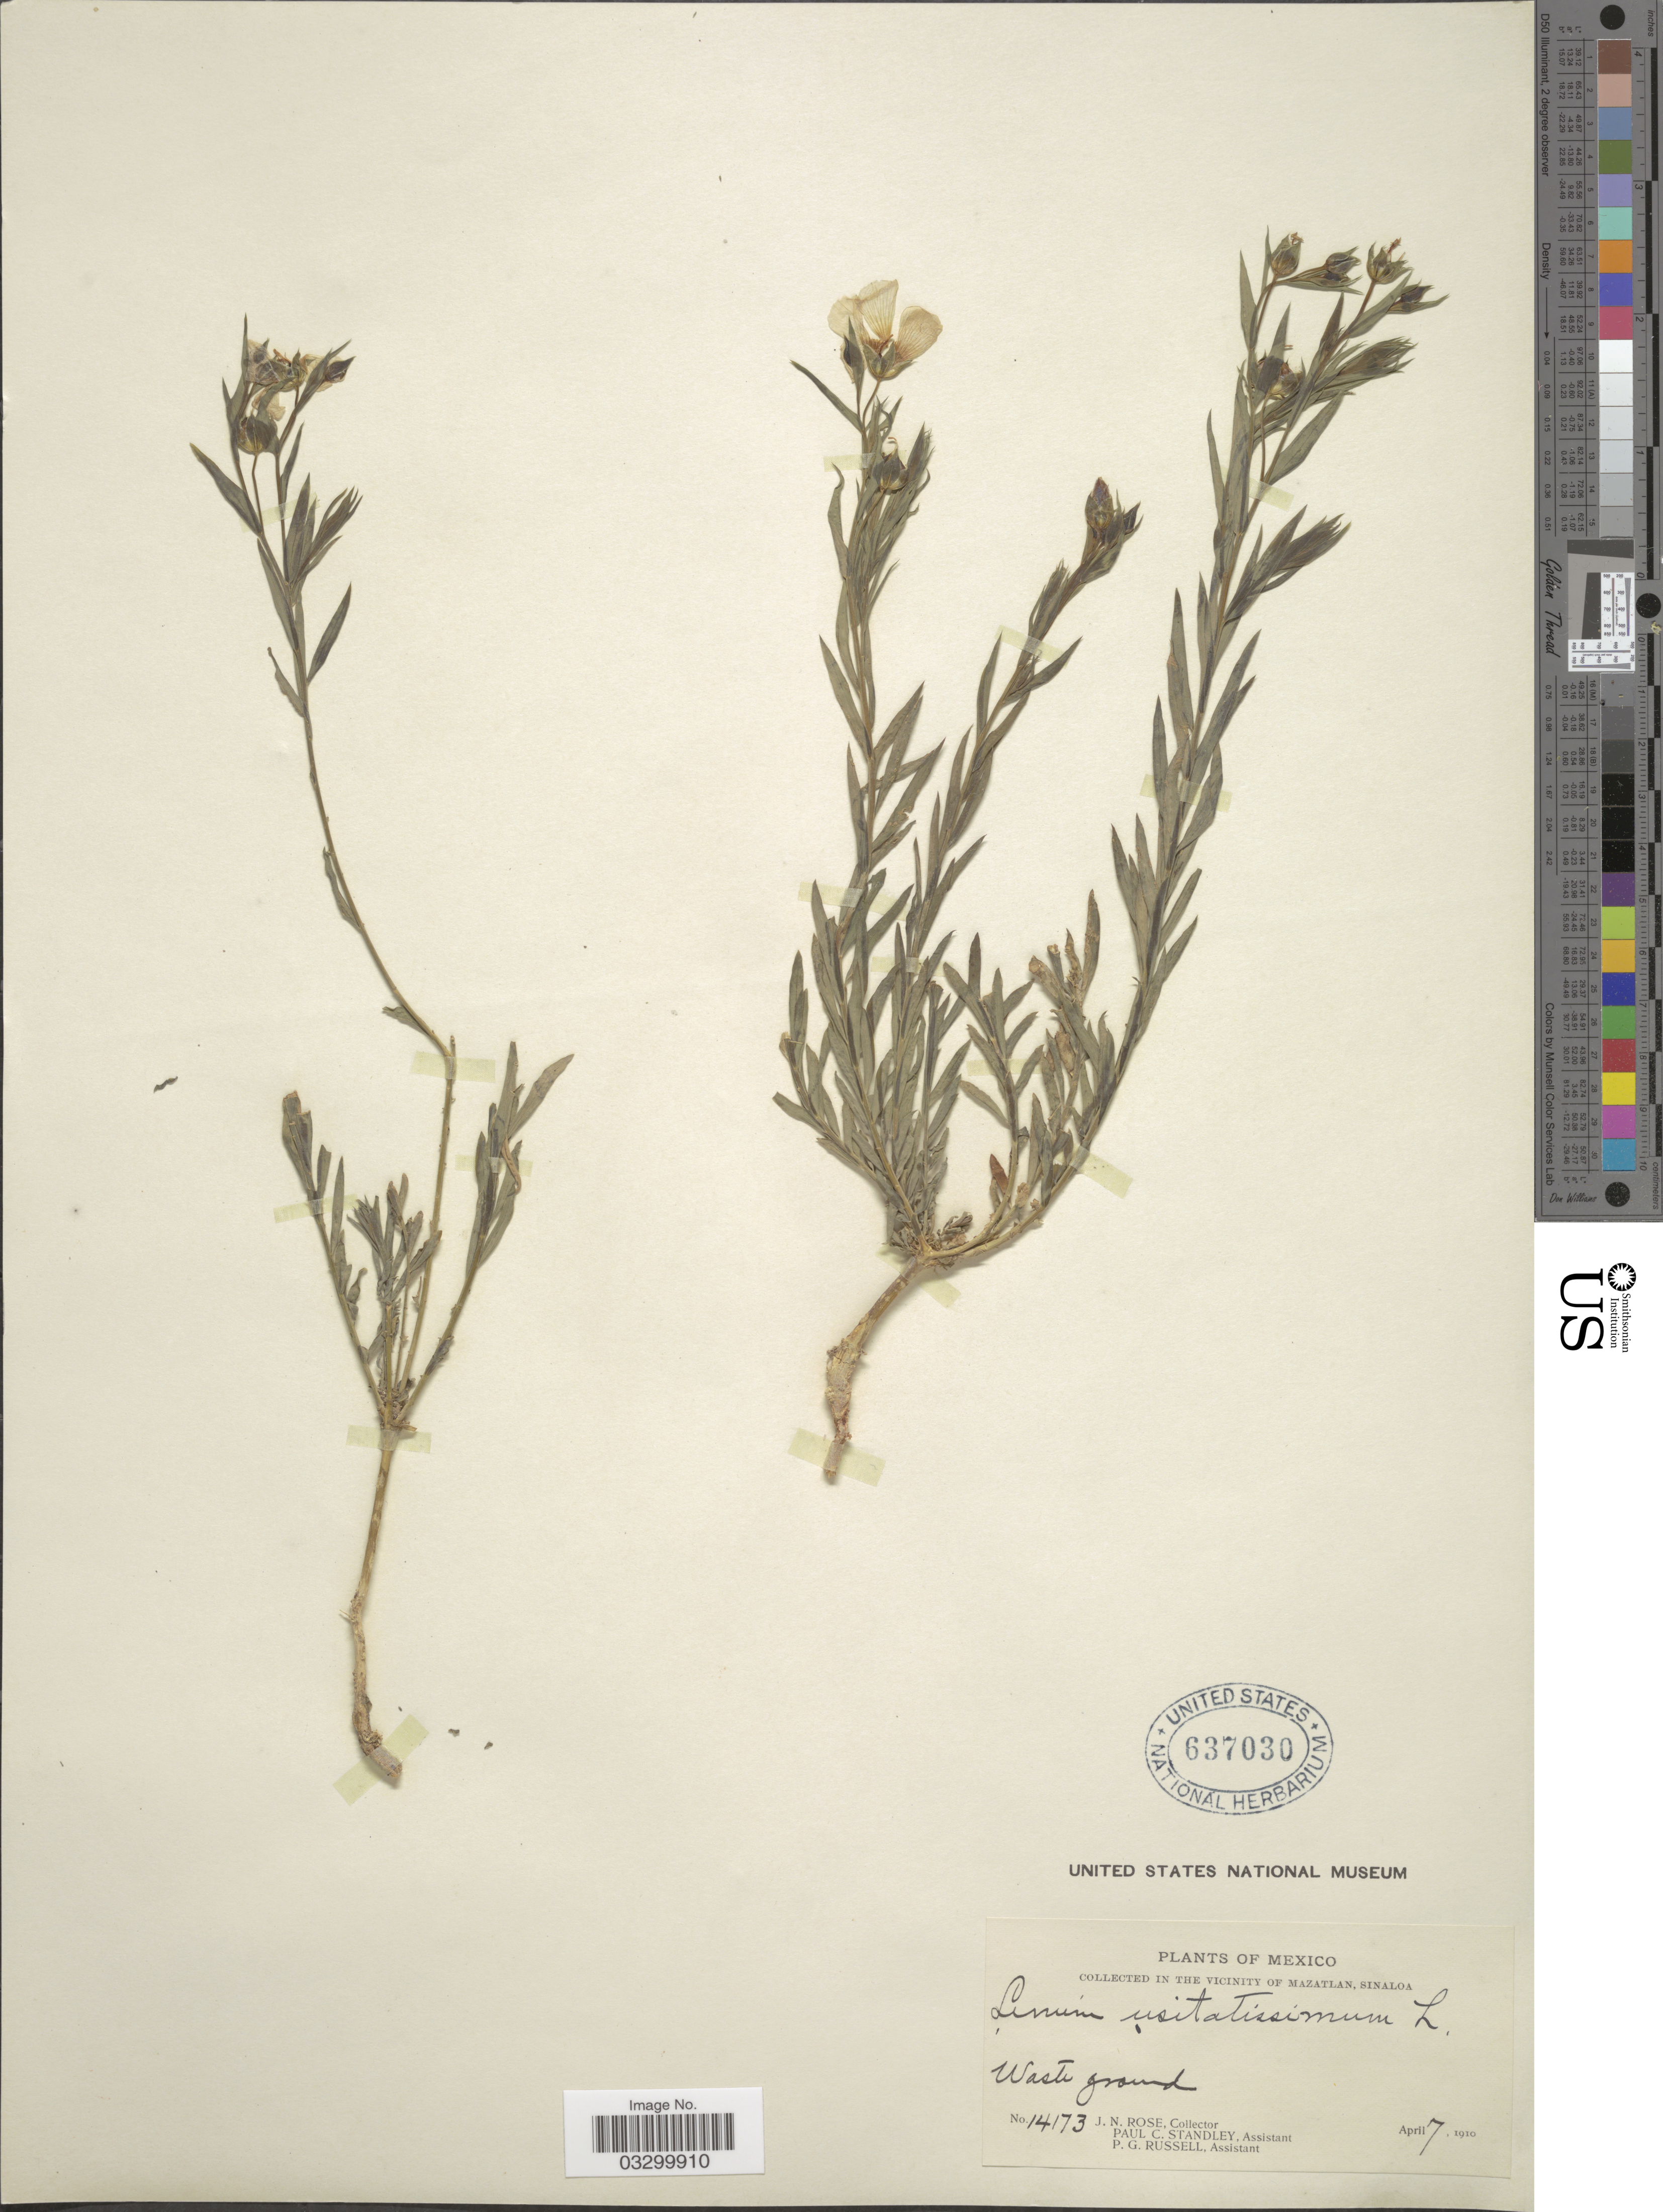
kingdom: Plantae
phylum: Tracheophyta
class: Magnoliopsida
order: Malpighiales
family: Linaceae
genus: Linum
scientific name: Linum usitatissimum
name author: L.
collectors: J. N. Rose, P. C. Standley & P. G. Russell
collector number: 14173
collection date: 1910-04-07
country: Mexico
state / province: Sinaloa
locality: In the vicinity of Mazatlan.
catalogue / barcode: US 637030